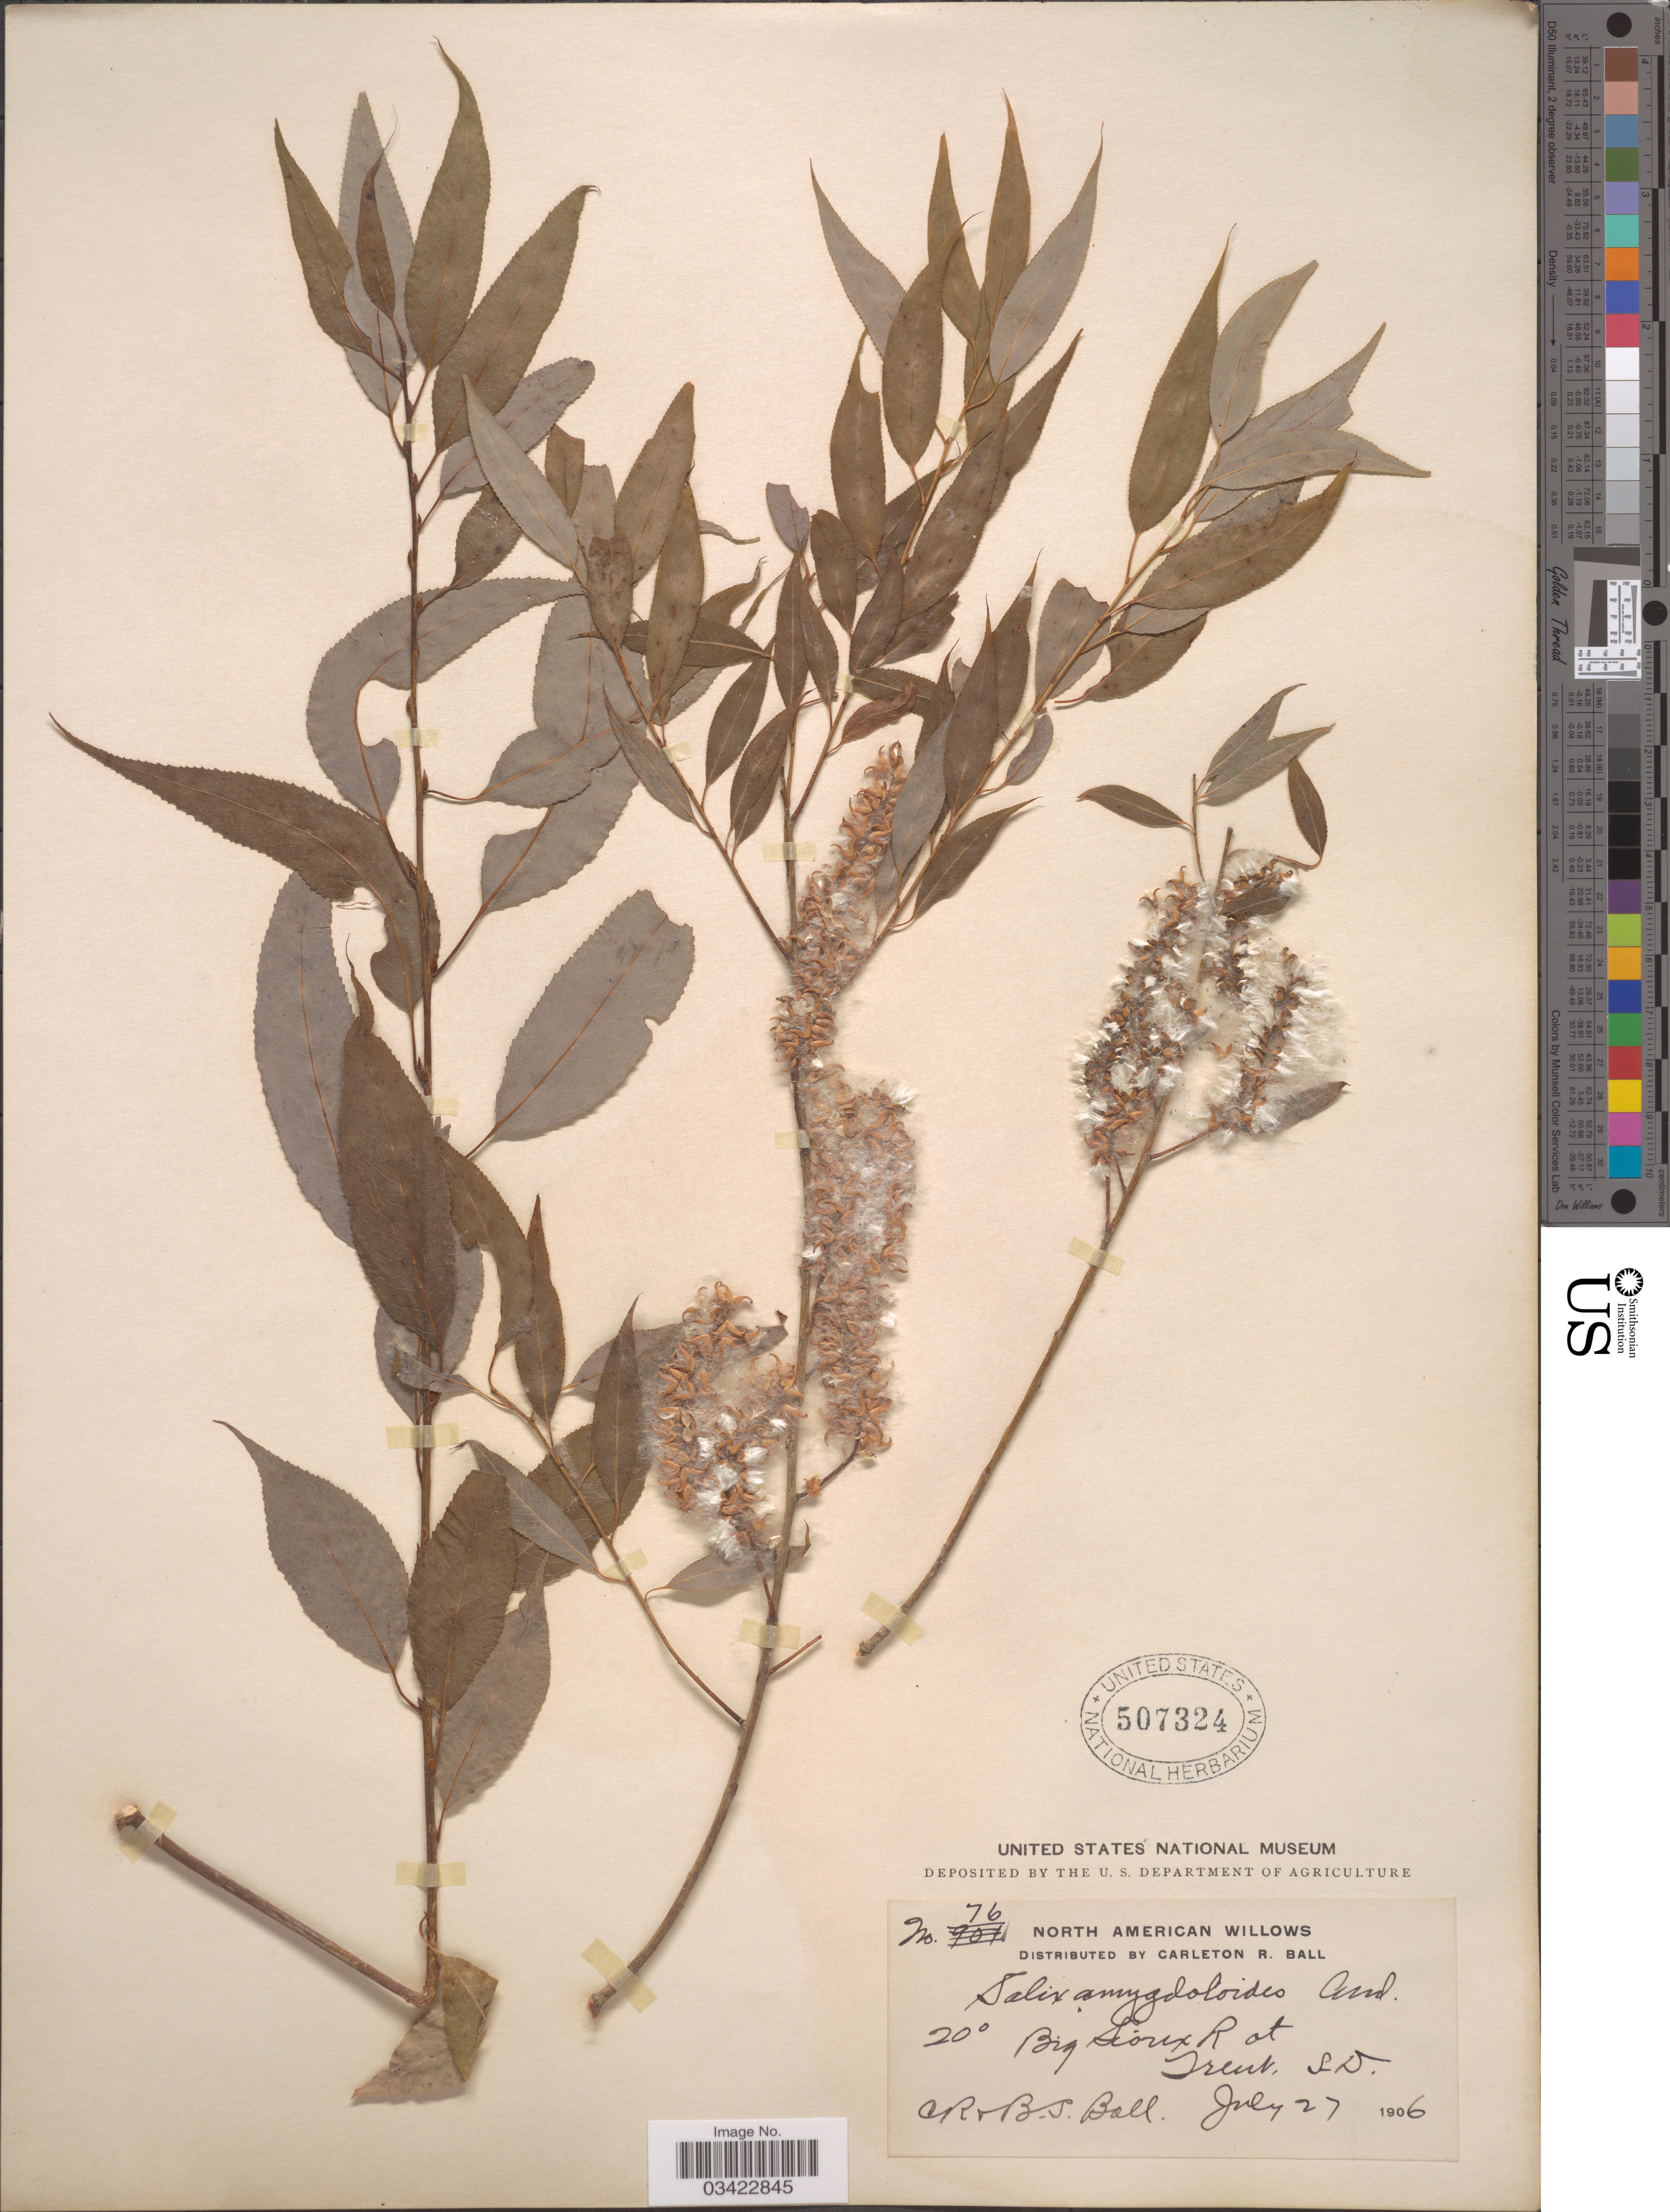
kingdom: Plantae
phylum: Tracheophyta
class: Magnoliopsida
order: Malpighiales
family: Salicaceae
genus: Salix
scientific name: Salix amygdaloides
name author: Andersson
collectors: C. R. Ball & B. S. Ball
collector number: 76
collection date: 1906-07-27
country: United States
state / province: South Dakota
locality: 20° Big Sioux R at Trent.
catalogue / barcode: US 507324